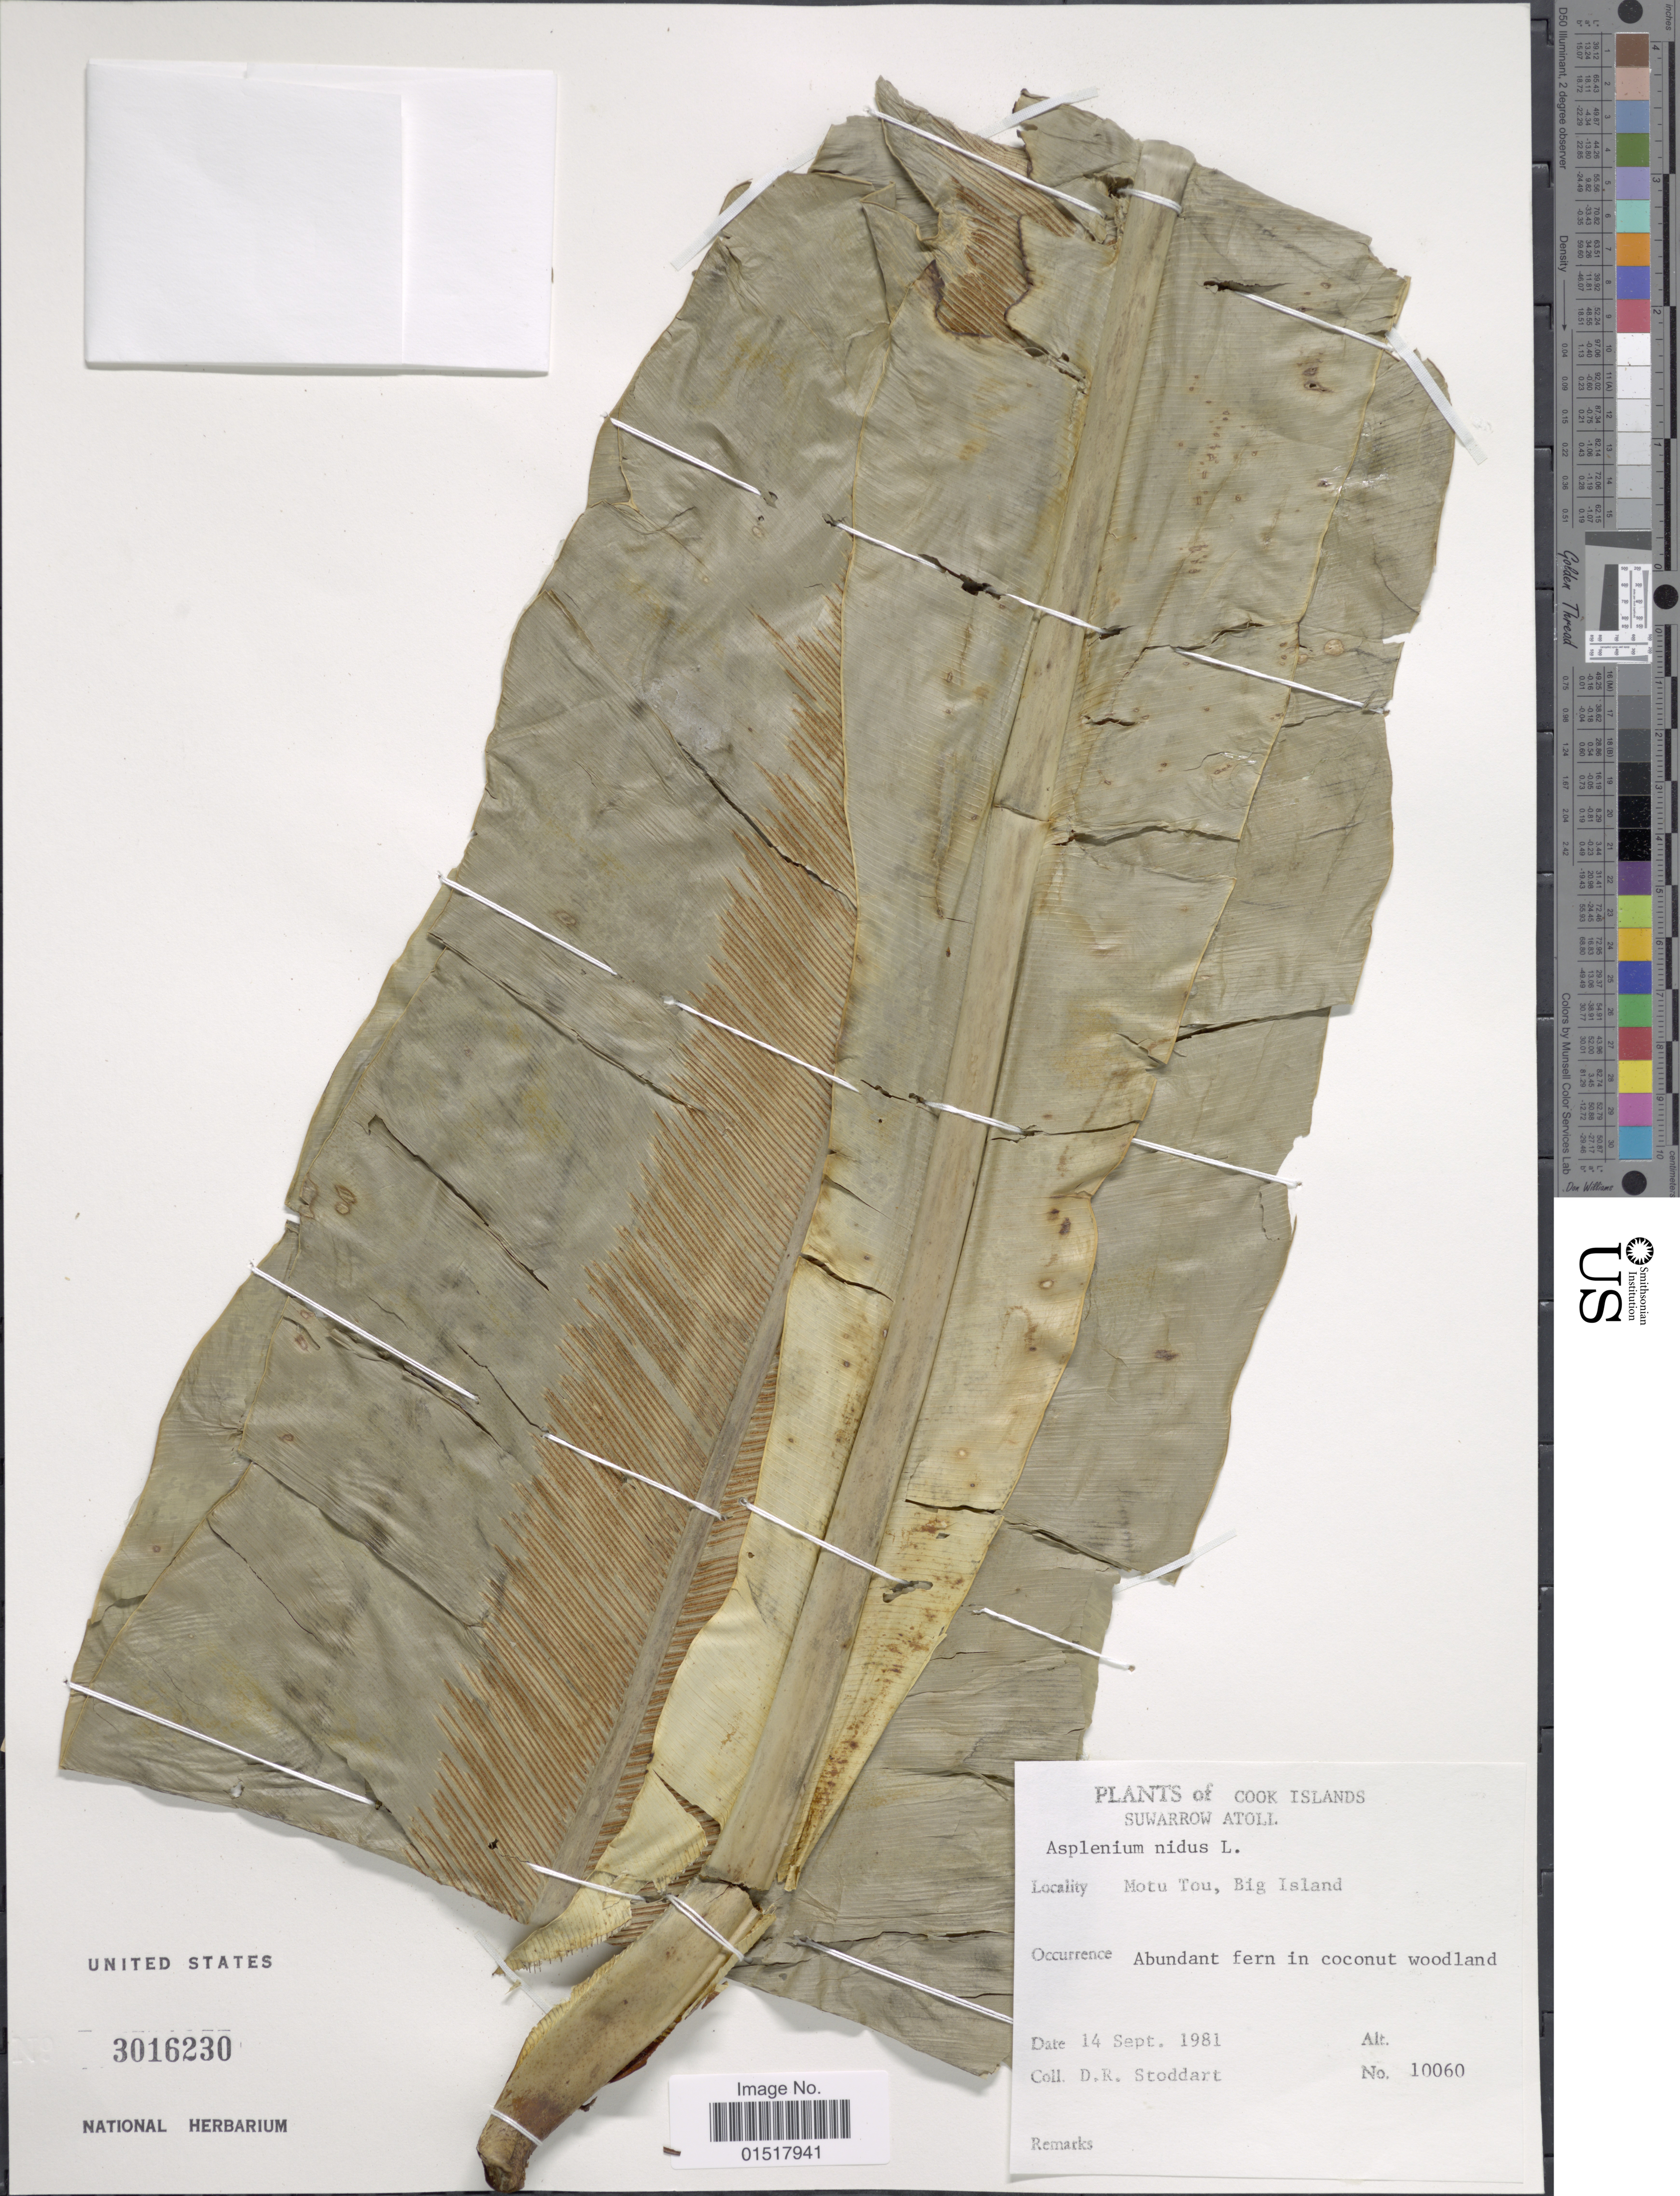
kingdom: Plantae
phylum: Tracheophyta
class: Polypodiopsida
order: Polypodiales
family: Aspleniaceae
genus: Asplenium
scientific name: Asplenium nidus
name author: L.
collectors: D. R. Stoddart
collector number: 10060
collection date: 1981-09-14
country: Cook Islands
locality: Suwarrow Atoll. Motu Tou, Big Island.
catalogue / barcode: US 3016230